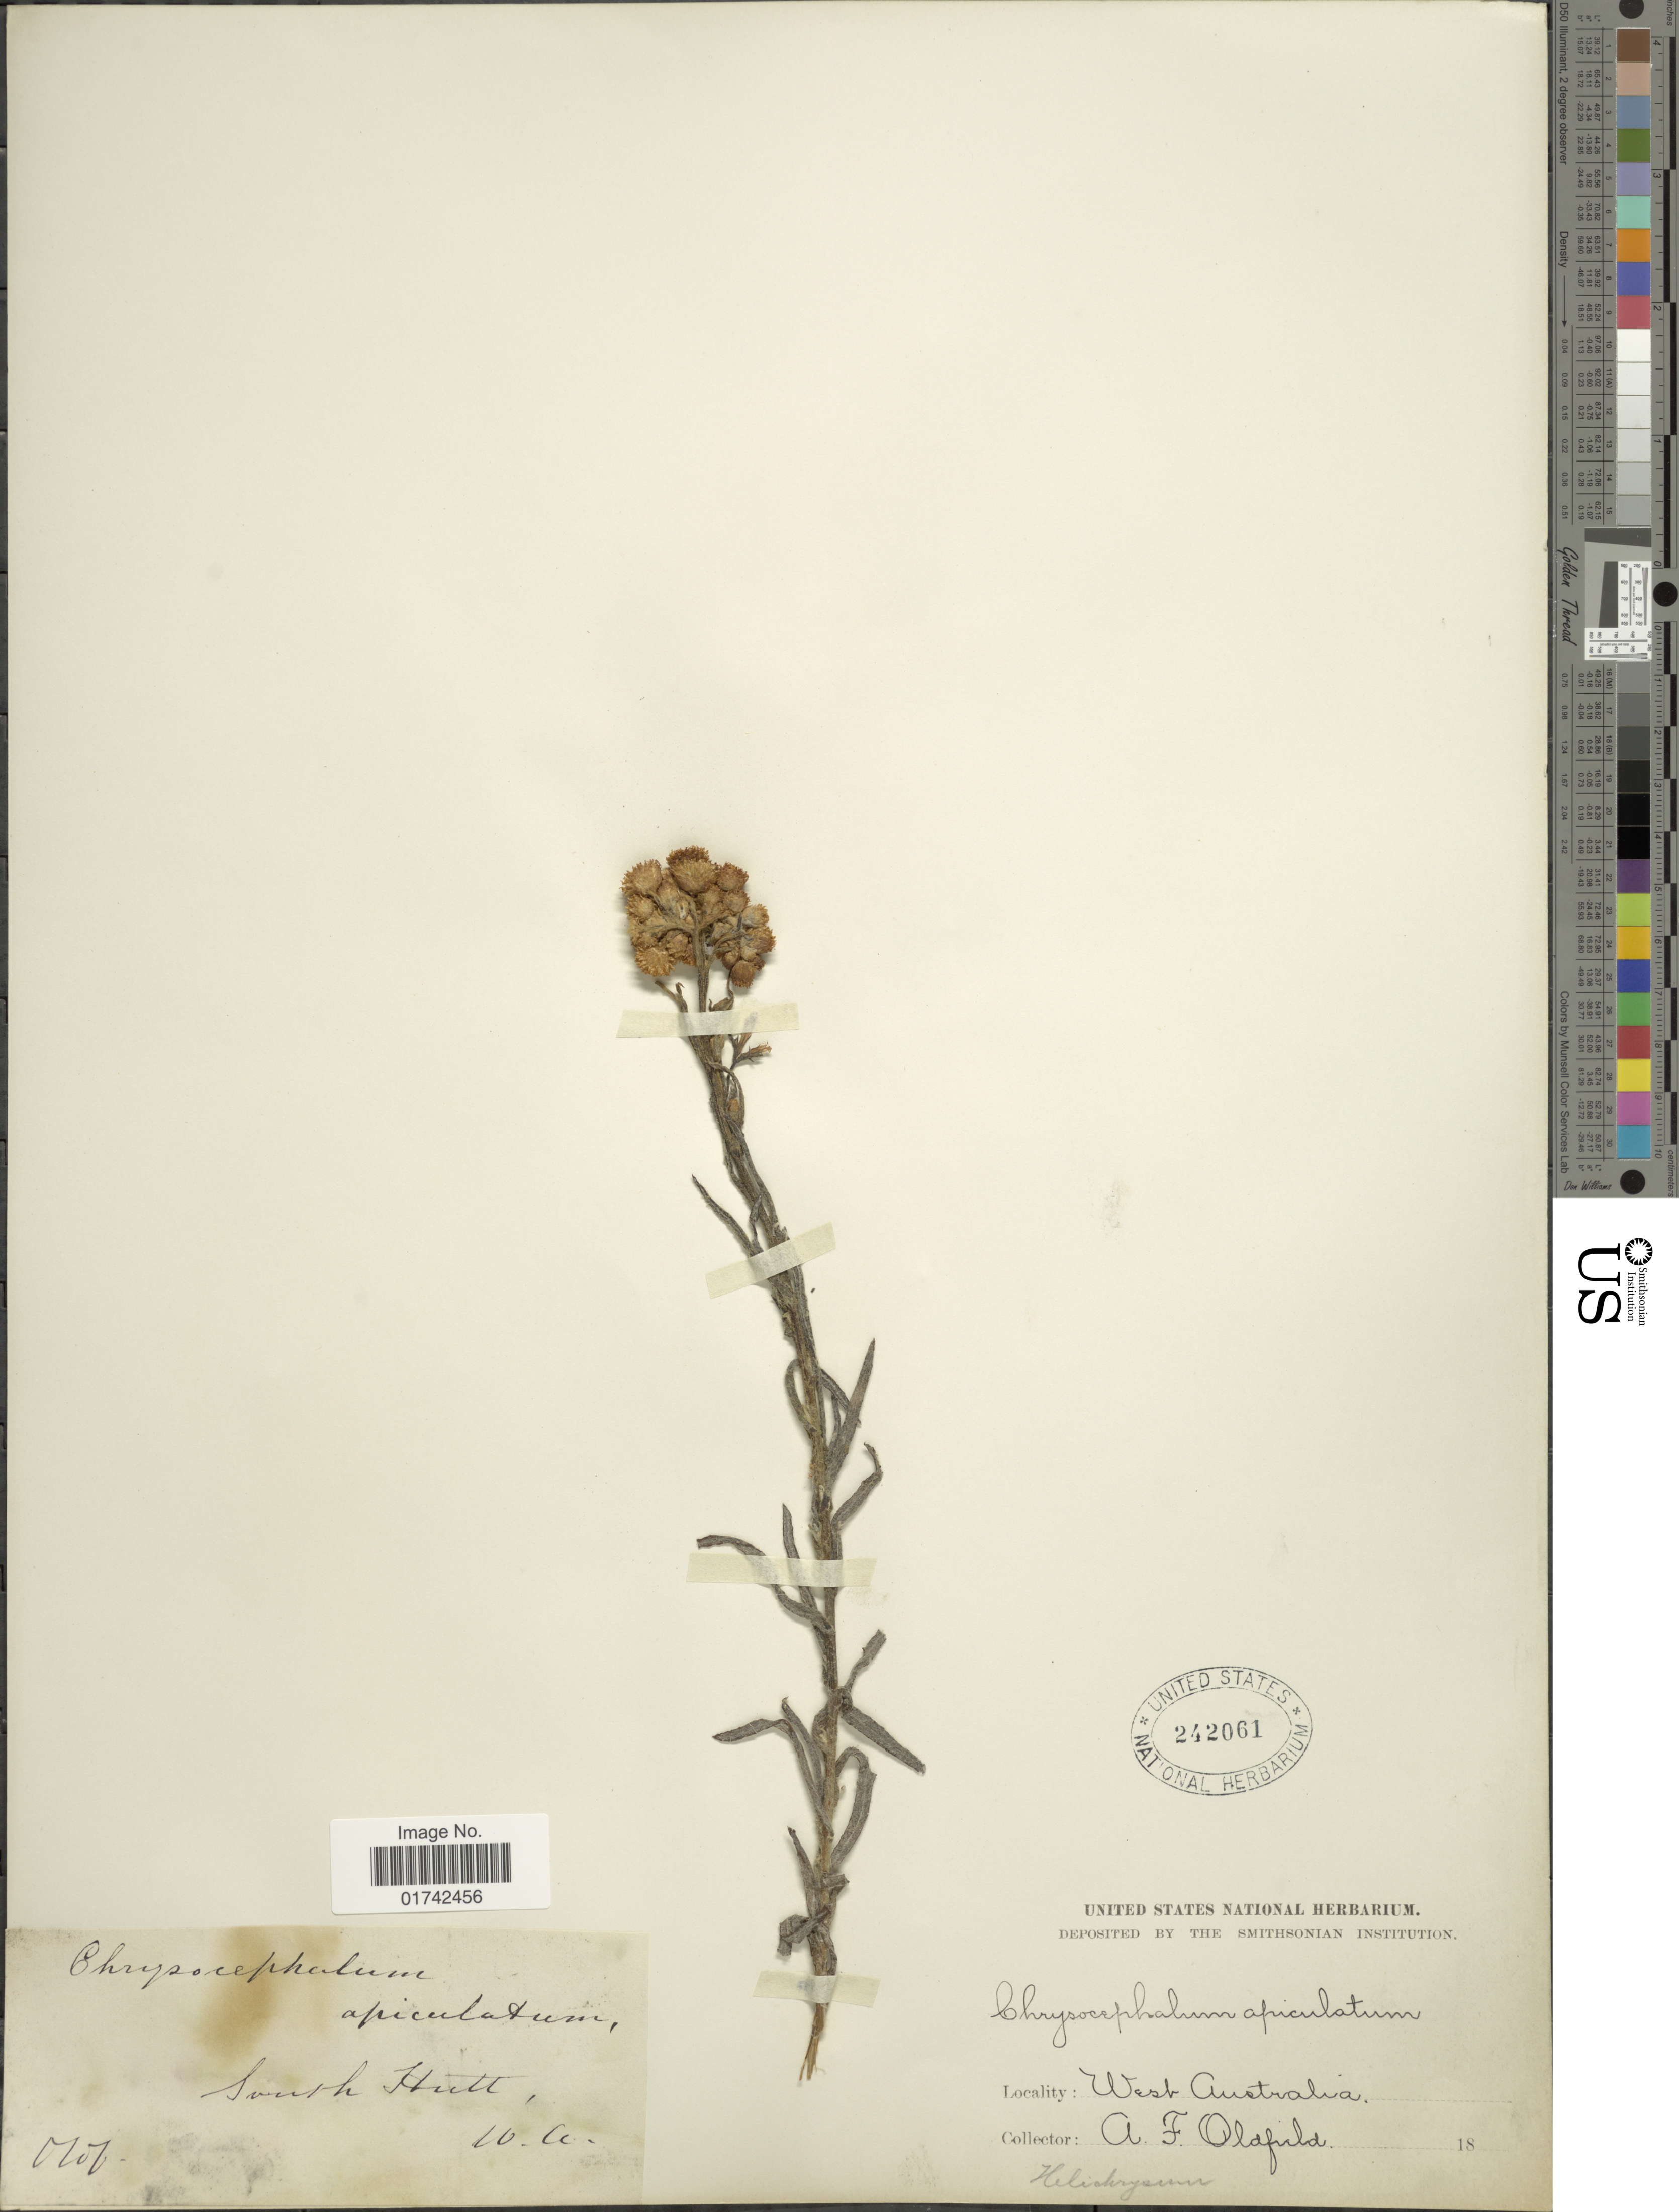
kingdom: Plantae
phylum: Tracheophyta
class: Magnoliopsida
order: Asterales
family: Asteraceae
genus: Helichrysum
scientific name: Helichrysum apiculatum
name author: (Labill.) D. Don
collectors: A. Oldfield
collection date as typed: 18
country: Australia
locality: West Australia, south Hutt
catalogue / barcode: US 242061